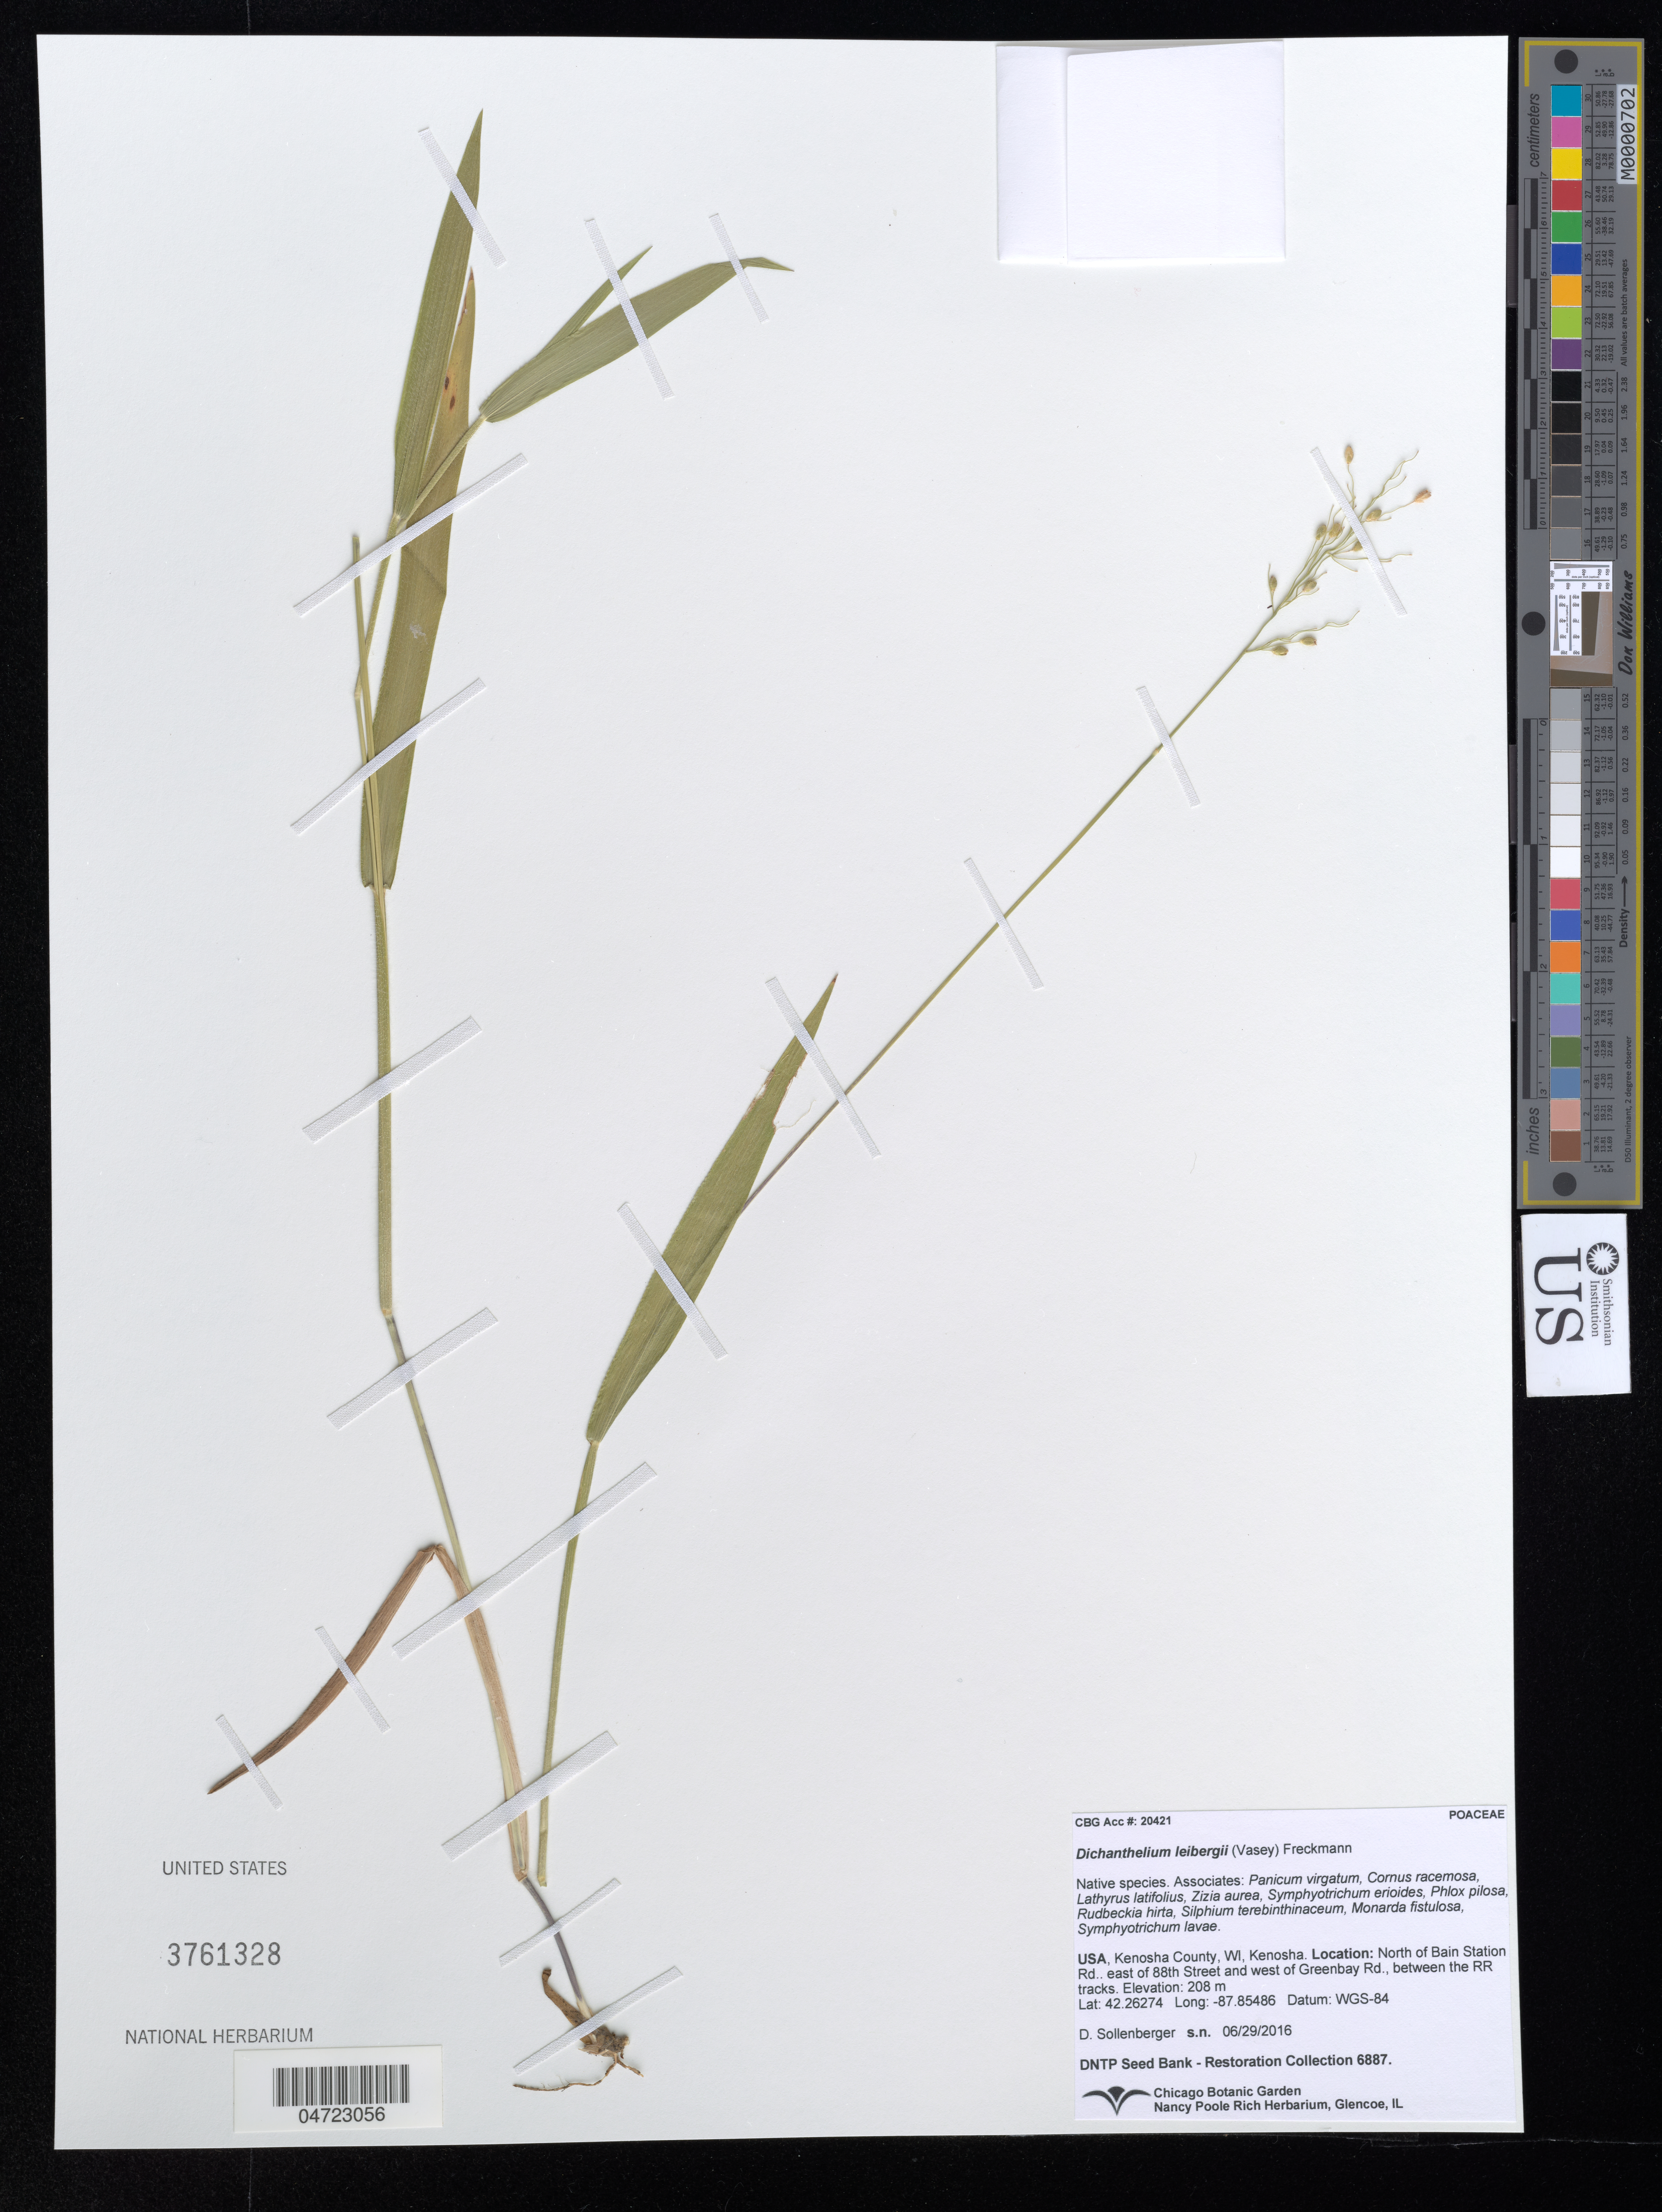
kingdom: Plantae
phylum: Tracheophyta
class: Liliopsida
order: Poales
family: Poaceae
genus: Dichanthelium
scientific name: Dichanthelium leibergii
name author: (Vasey) Gould & C.A. Clark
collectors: D. Sollenberger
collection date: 2016-06-29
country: United States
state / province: Wisconsin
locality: Kenosha County, Kenosha. North of Bain Station Rd.. east of 88th Street and west of Greenbay Rd., between the RR tracks.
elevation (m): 208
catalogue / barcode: US 3761328